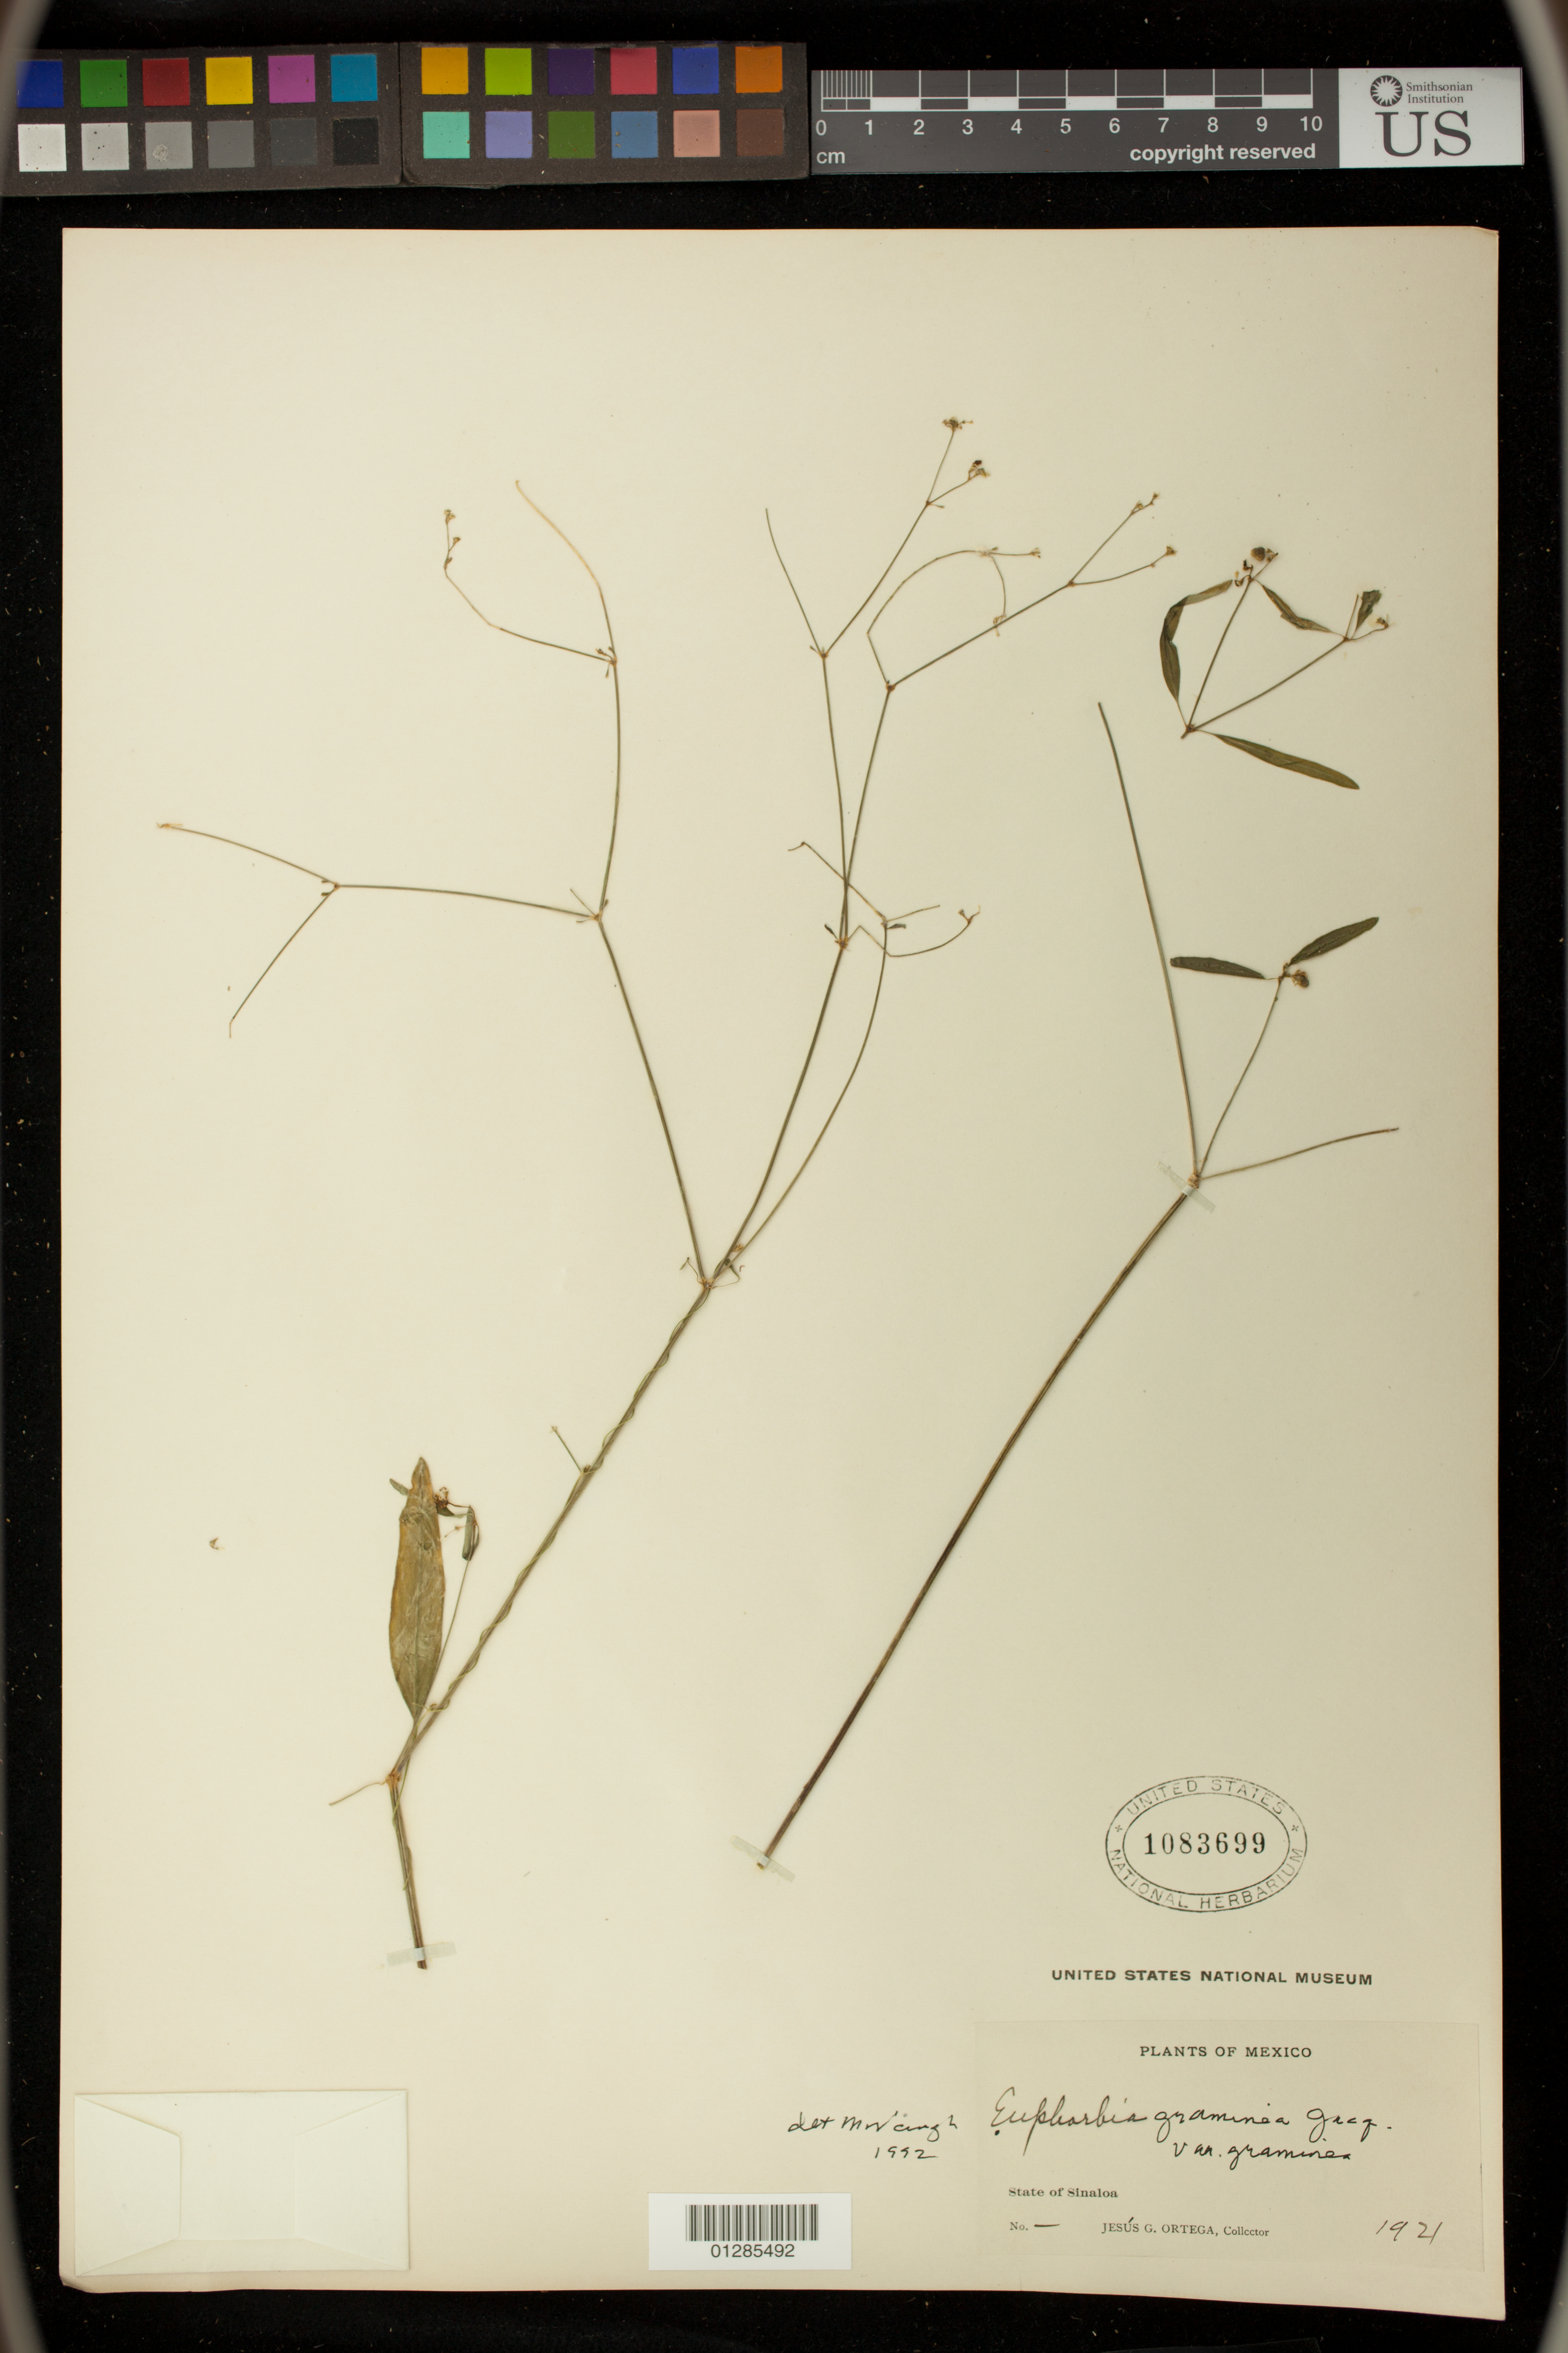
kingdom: Plantae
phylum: Tracheophyta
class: Magnoliopsida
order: Malpighiales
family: Euphorbiaceae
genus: Euphorbia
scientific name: Euphorbia graminea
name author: Jacq.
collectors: J. Ortega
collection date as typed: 1921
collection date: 1921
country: Mexico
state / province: Sinaloa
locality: State of Sinaloa.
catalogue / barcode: US 1083699